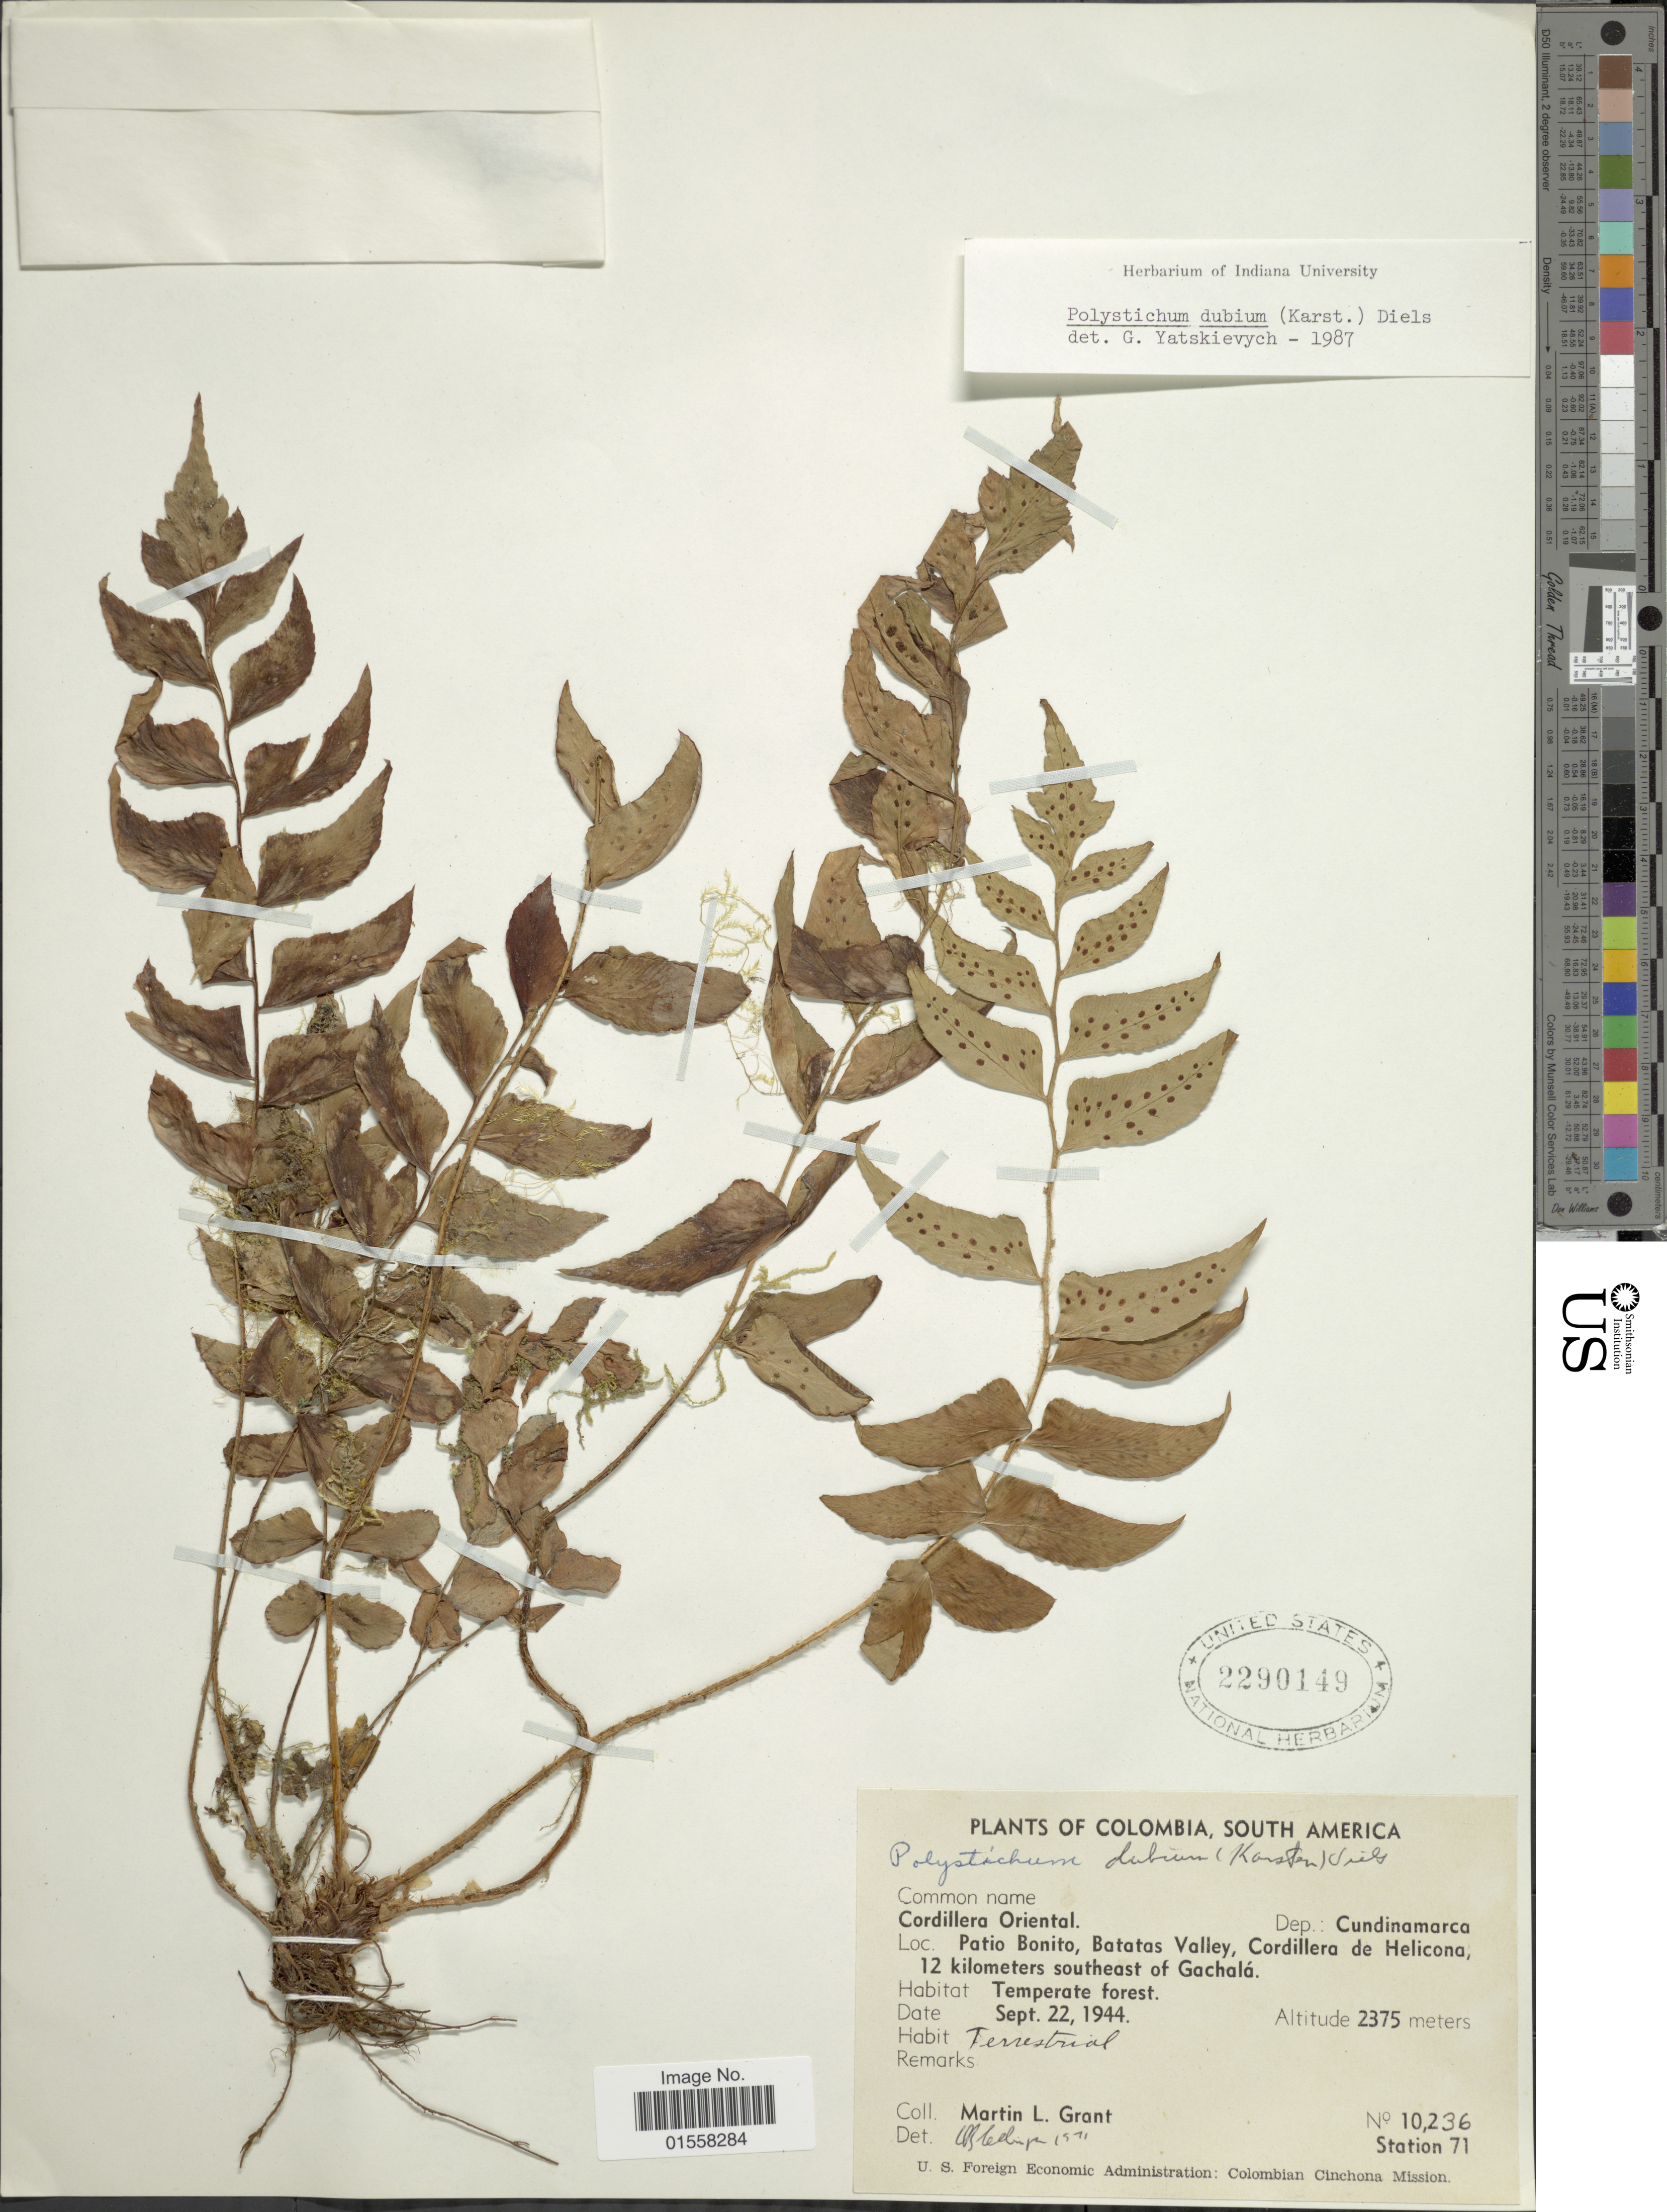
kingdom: Plantae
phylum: Tracheophyta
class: Polypodiopsida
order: Polypodiales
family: Dryopteridaceae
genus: Polystichum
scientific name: Polystichum dubium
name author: (H. Karst.) Diels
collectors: M. L. Grant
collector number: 10236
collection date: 1944-09-22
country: Colombia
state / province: Cundinamarca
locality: Colombia, South America, Cordillera Oriental, Dep. Cundinamarca. Patio Bonito, Botatas Valley, Cordillera de Helicona, 12 kilometers southeast of Gachala., Station 71.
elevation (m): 2375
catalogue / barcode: US 2290149